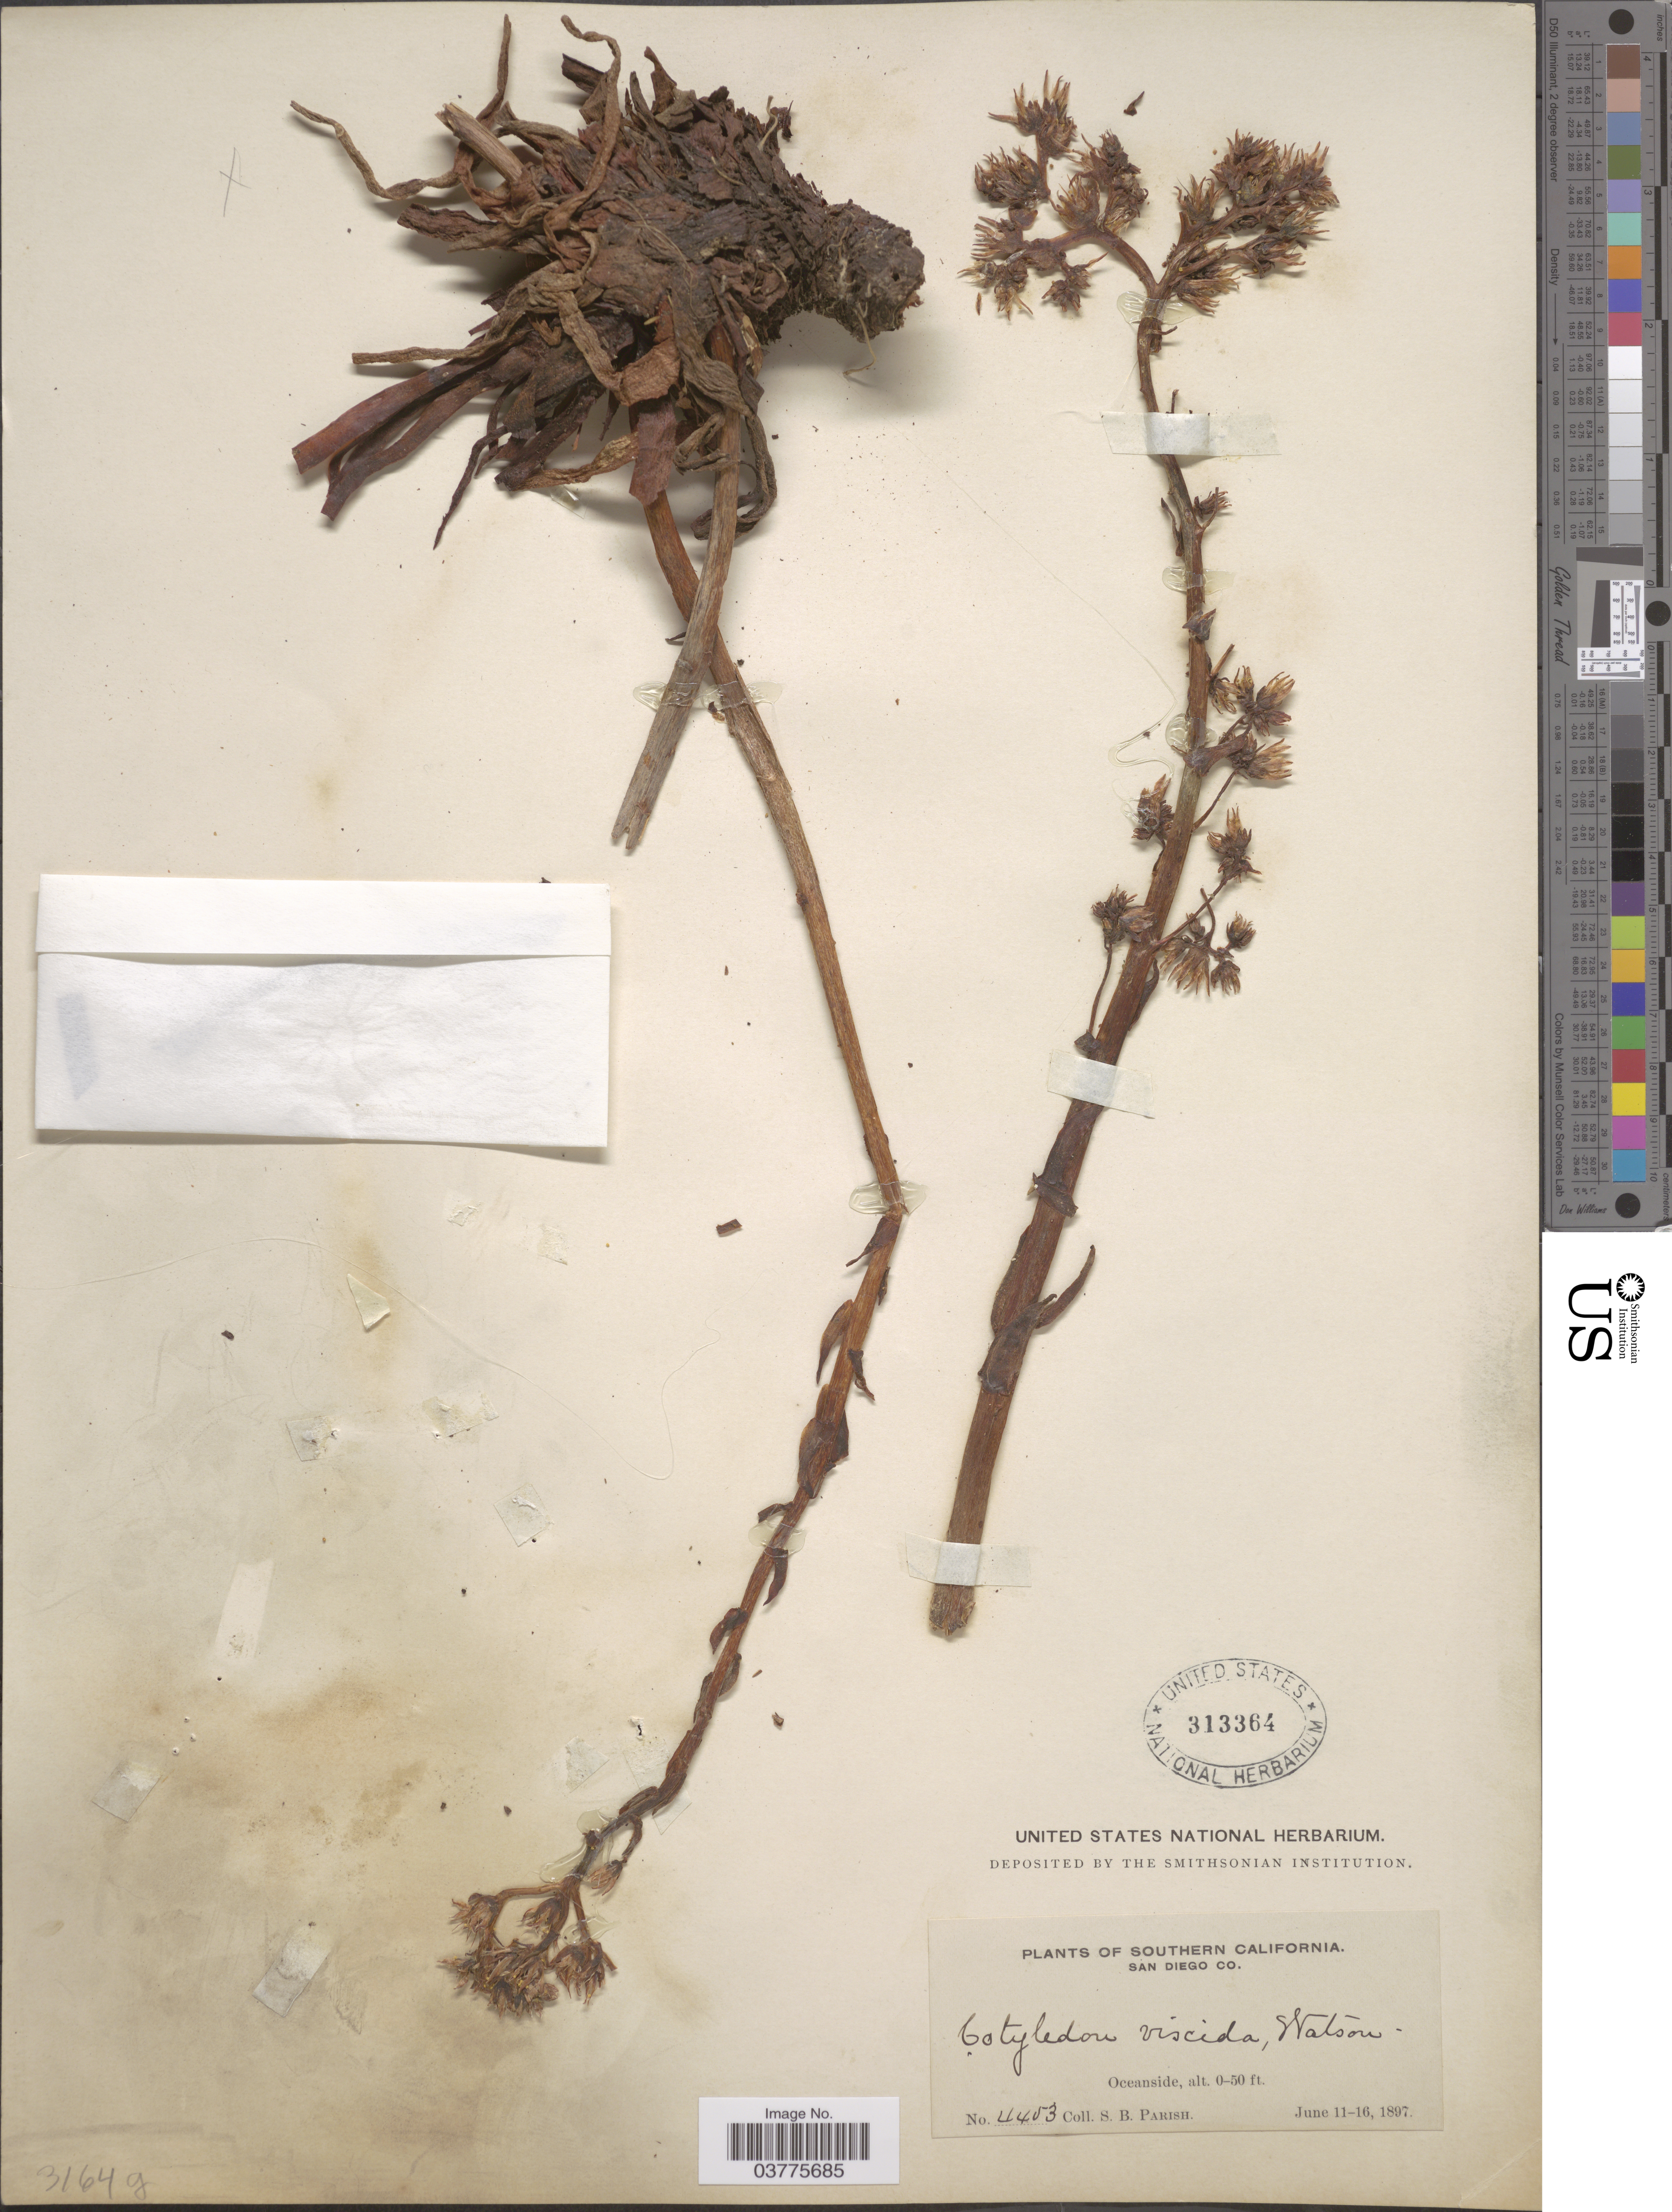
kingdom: Plantae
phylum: Tracheophyta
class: Magnoliopsida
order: Saxifragales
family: Crassulaceae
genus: Dudleya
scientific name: Dudleya viscida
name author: (S. Watson) Moran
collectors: S. B. Parish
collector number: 4453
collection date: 1897-06-11/1897-06-16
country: United States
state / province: California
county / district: San Diego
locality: Southern California. San Diego Co. Oceanside.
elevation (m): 0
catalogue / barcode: US 313364